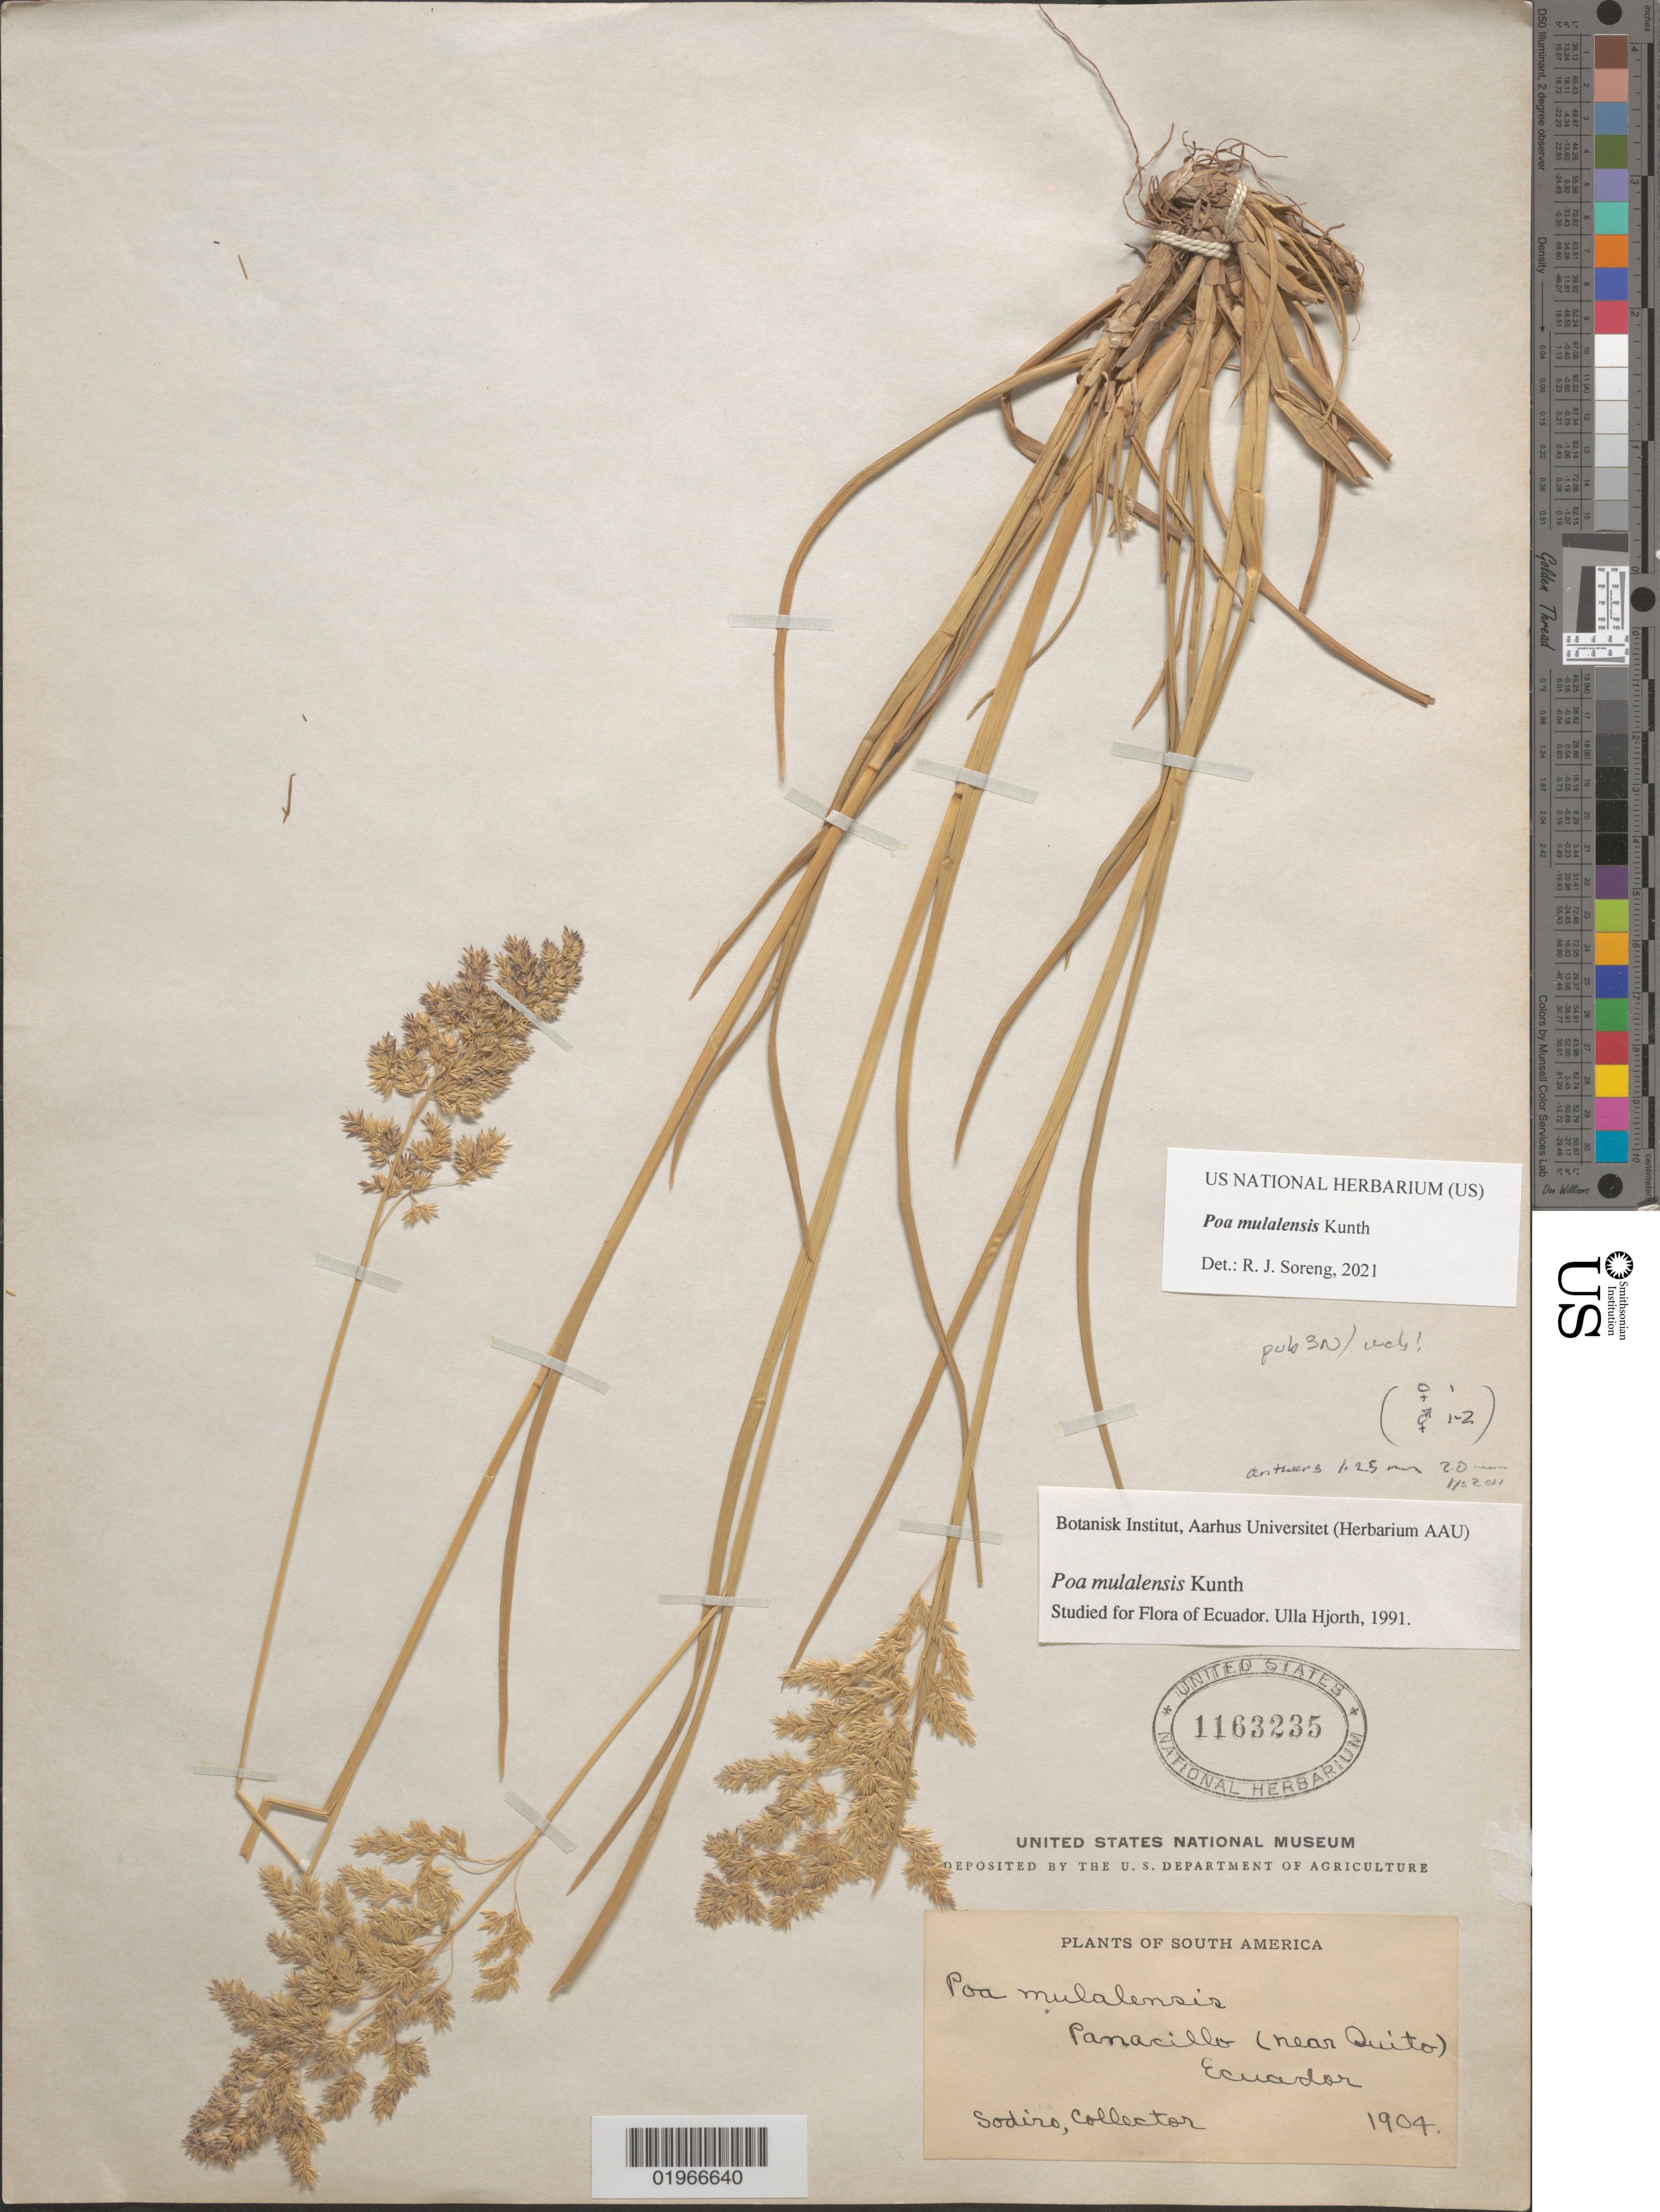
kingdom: Plantae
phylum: Tracheophyta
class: Liliopsida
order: Poales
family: Poaceae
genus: Poa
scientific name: Poa mulalensis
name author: Kunth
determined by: Soreng, Robert J., Research Associate (BOT), Smithsonian Institution - National Museum of Natural History (UNITED STATES)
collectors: L. Sodiro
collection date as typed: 1904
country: Ecuador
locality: Panacillo (El Panecillo) near Quito.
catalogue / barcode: US 1163235